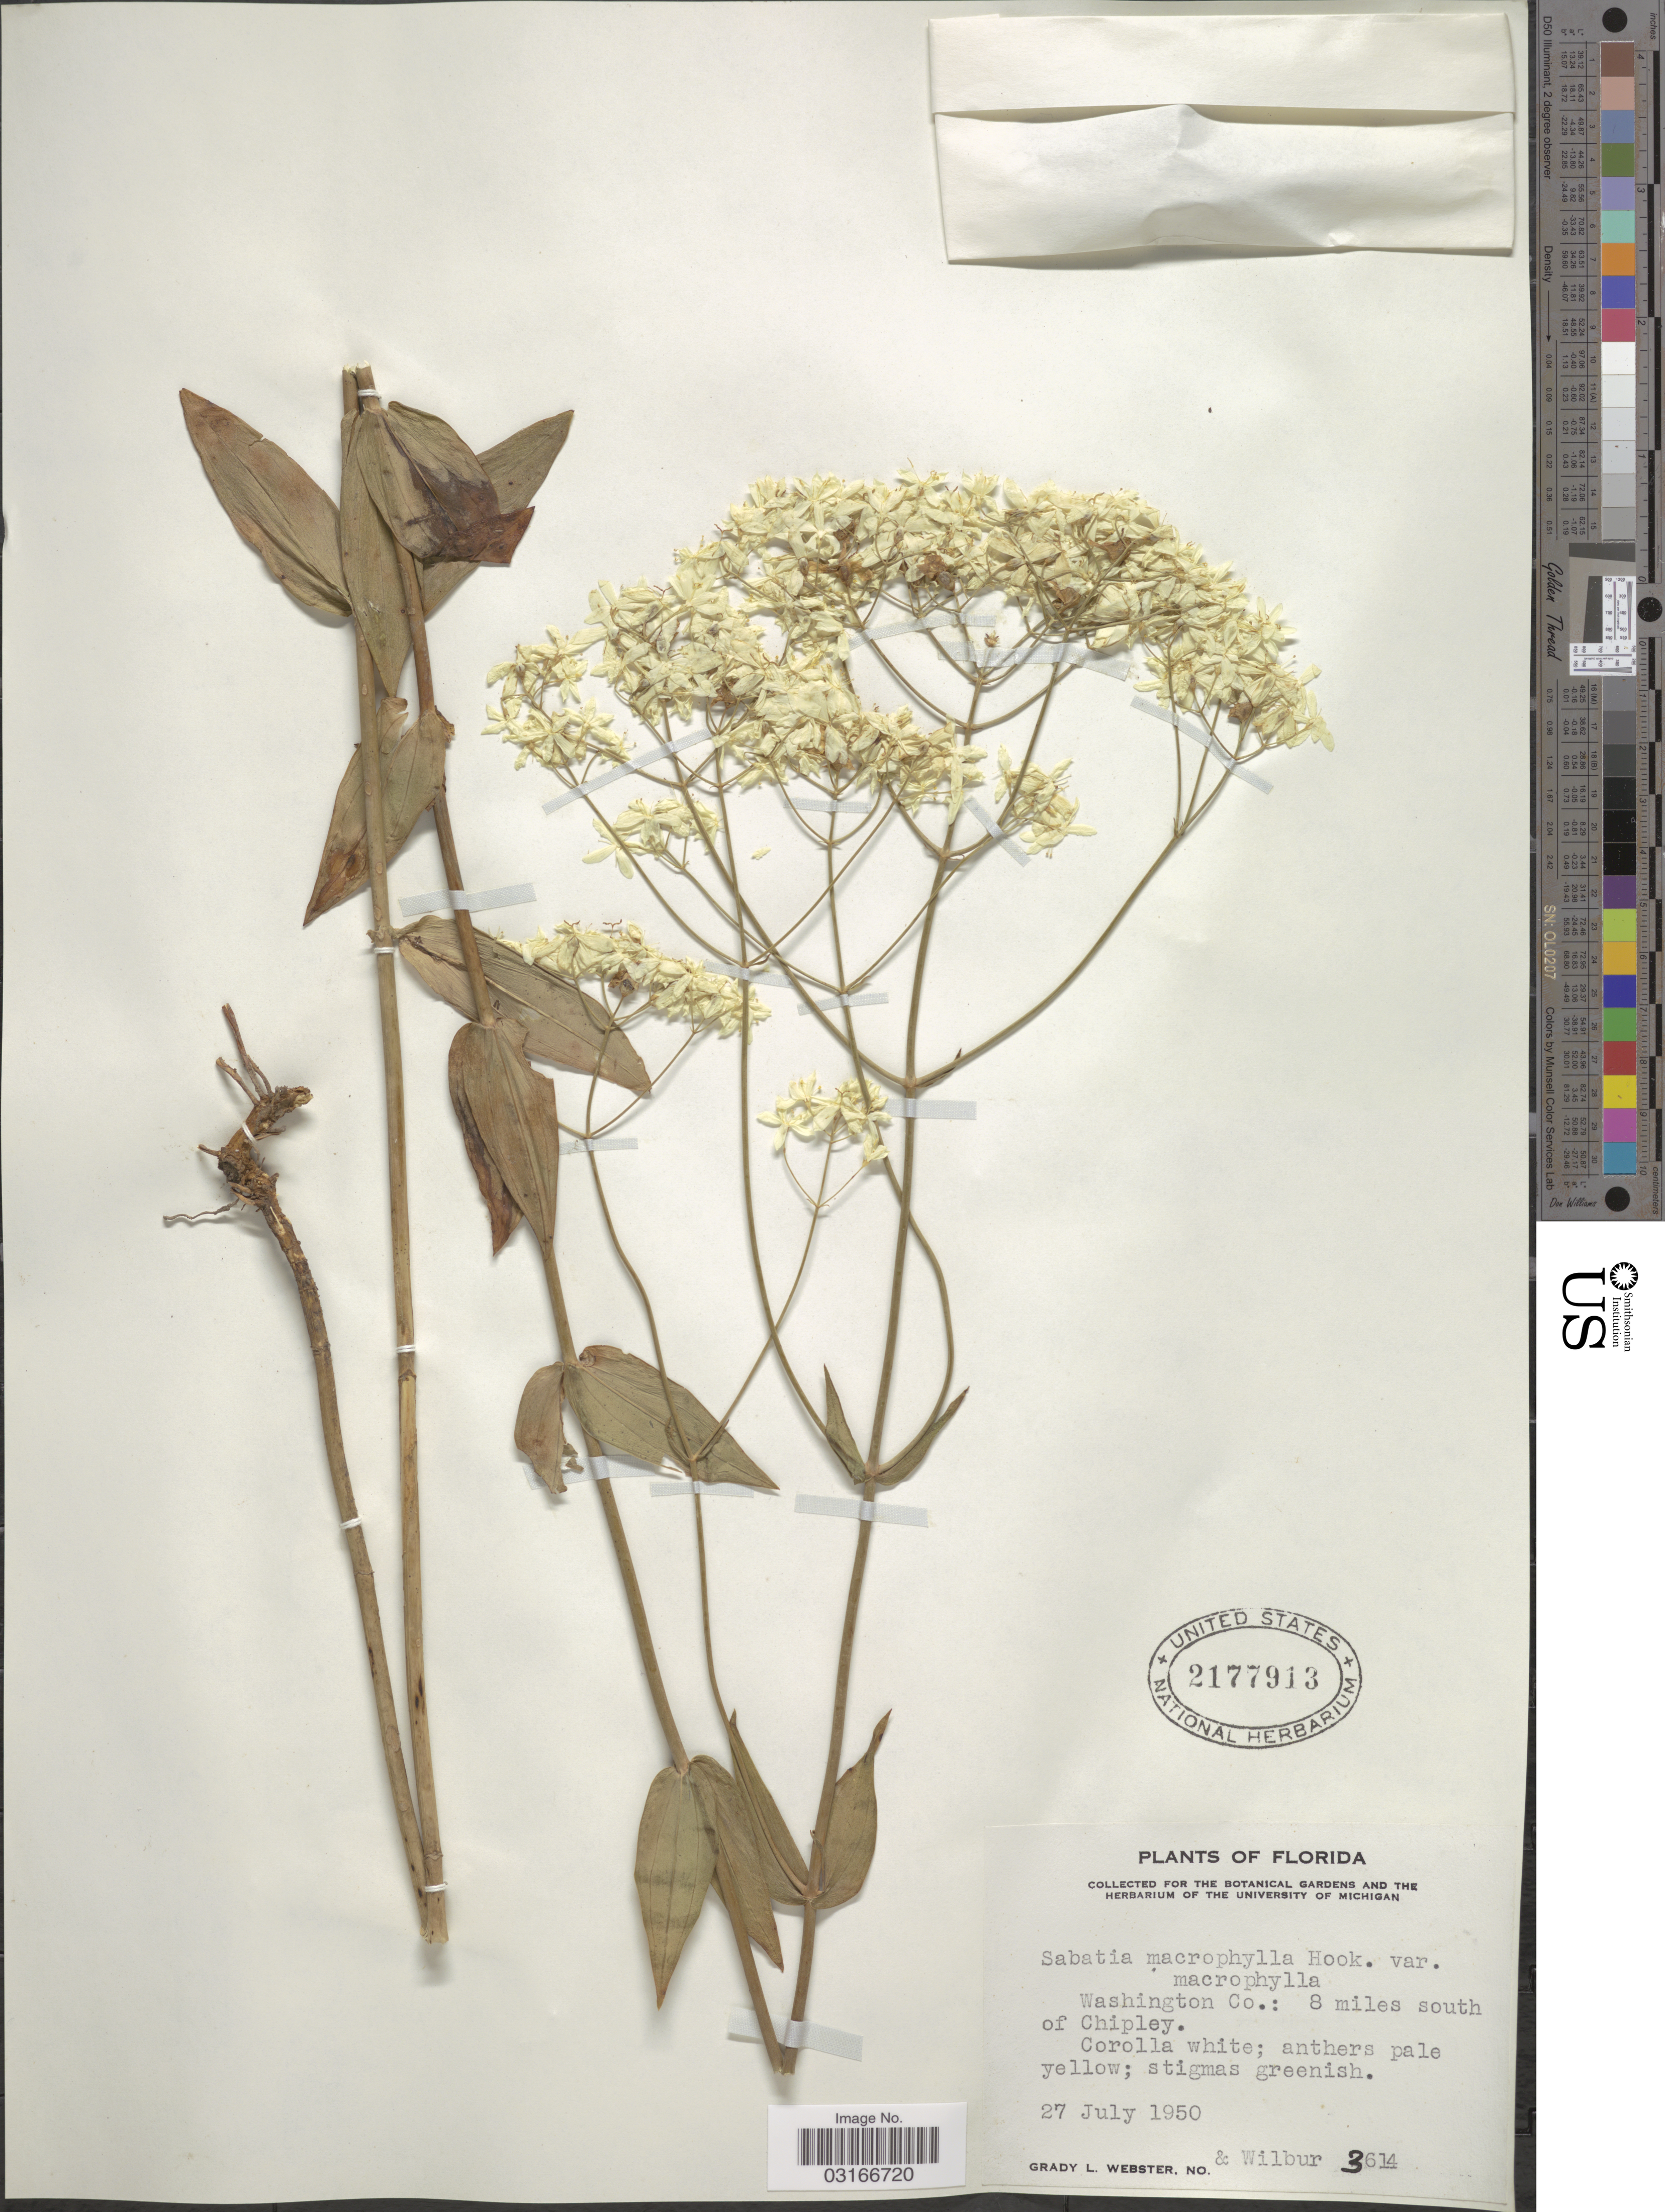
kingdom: Plantae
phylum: Tracheophyta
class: Magnoliopsida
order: Gentianales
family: Gentianaceae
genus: Sabatia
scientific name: Sabatia macrophylla var. macrophylla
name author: Hook.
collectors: G. L. Webster & Wilbur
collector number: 3614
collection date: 1950-07-27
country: United States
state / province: Florida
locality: Washington Co.: 8 miles south of Chipley.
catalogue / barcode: US 2177913